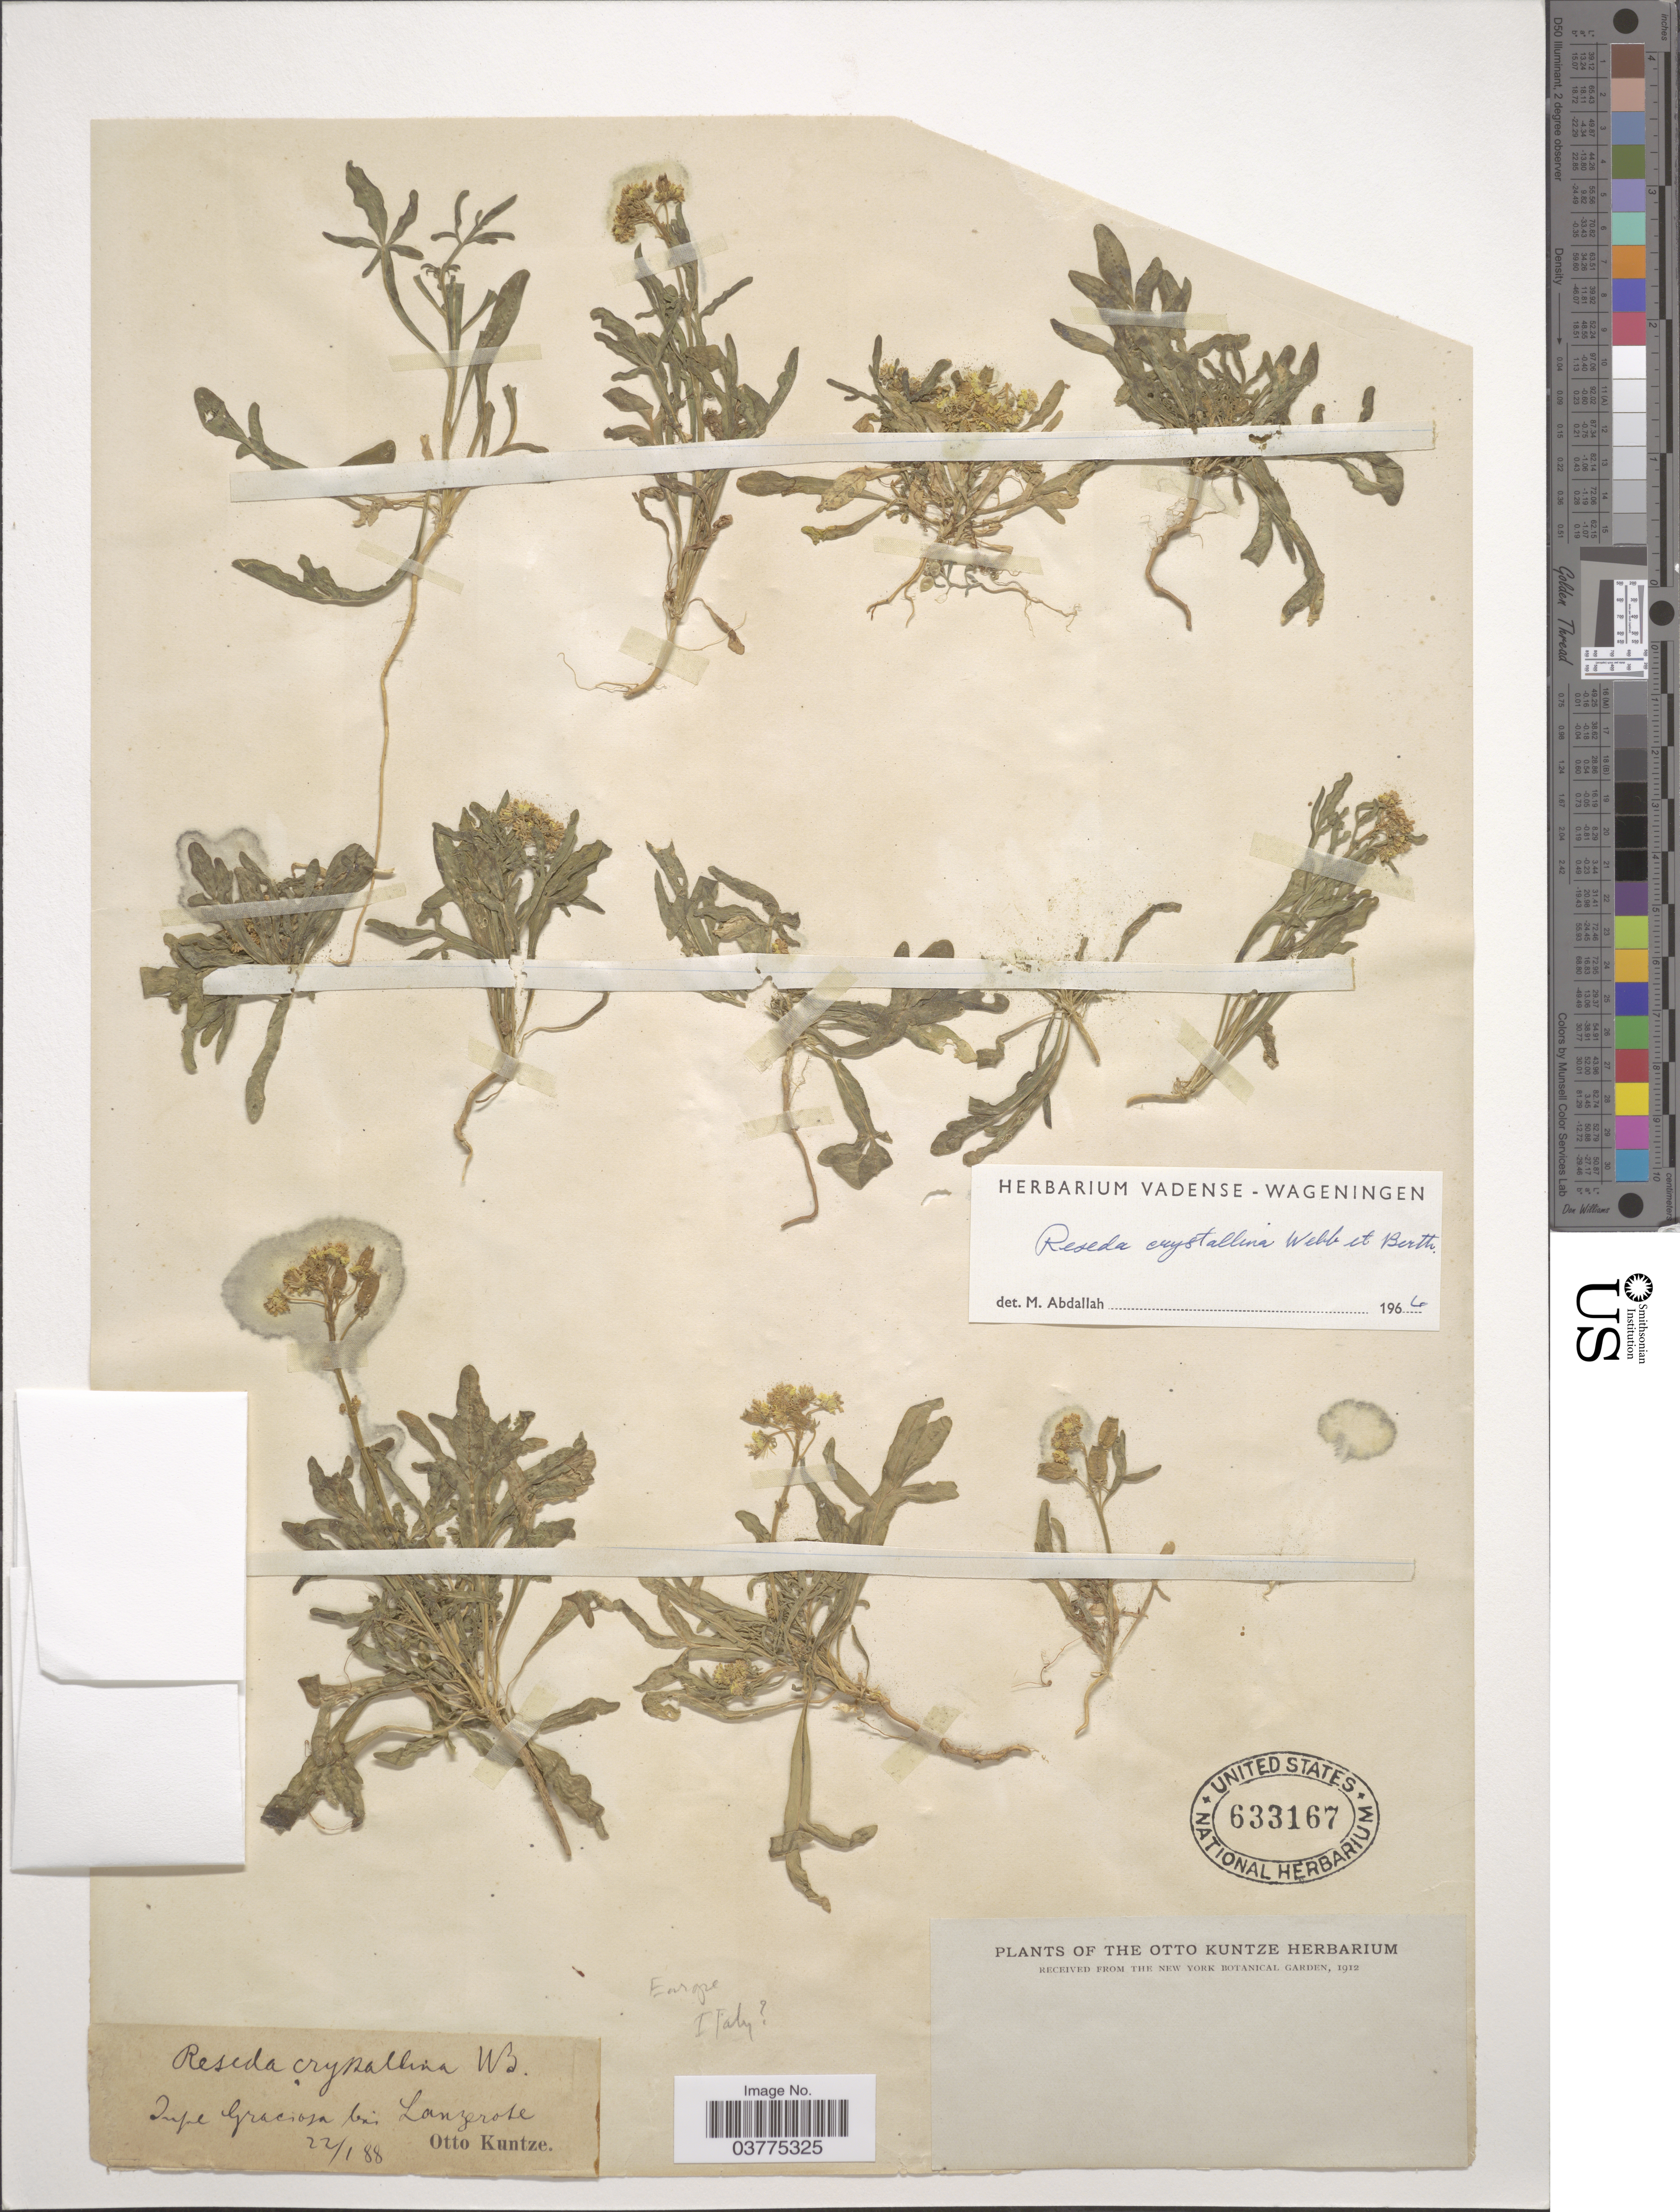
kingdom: Plantae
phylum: Tracheophyta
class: Magnoliopsida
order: Brassicales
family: Resedaceae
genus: Reseda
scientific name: Reseda crystallina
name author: Webb & Berthel.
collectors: C.E.O. Kuntze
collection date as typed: Transcribed d/m/y: 22/1/88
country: Italy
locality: Europe. Supre Graciosa bai Lanzerote.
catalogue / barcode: US 633167